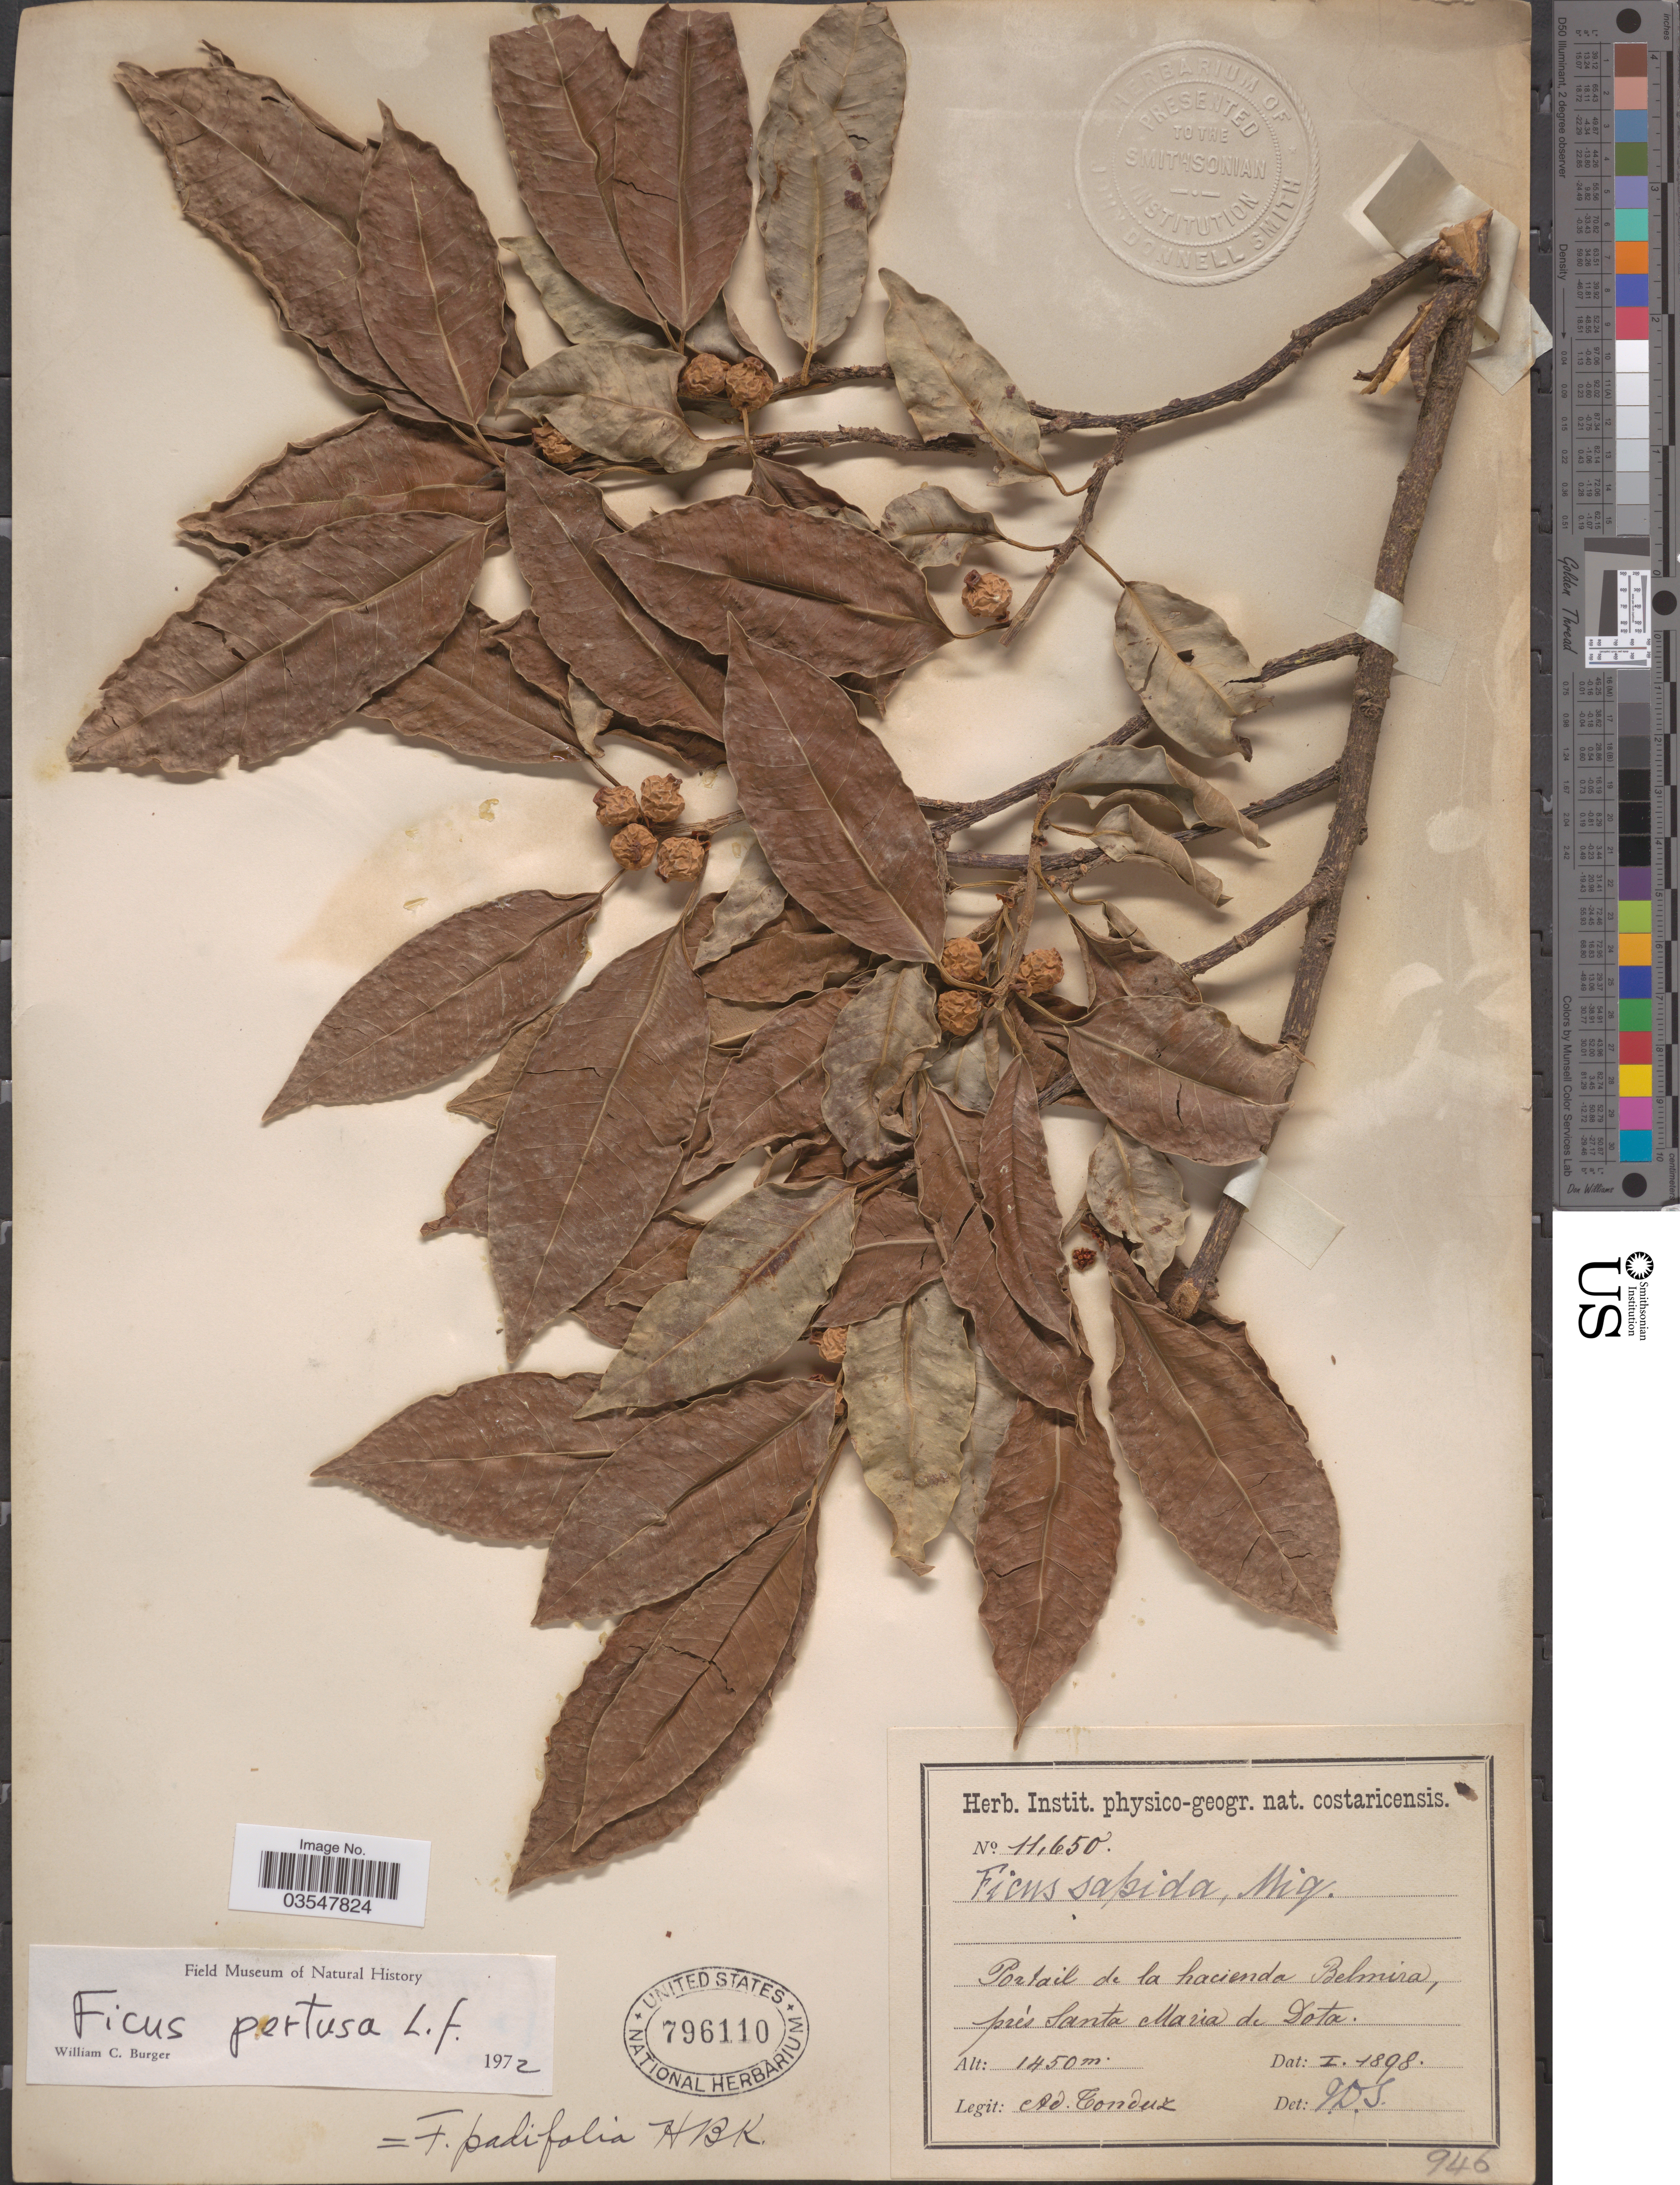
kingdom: Plantae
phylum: Tracheophyta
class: Magnoliopsida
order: Rosales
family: Moraceae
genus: Ficus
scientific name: Ficus pertusa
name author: L. f.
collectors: A. Tonduz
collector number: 11650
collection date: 1898-01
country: Costa Rica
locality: Portail de la hacienda Belmira, près Santa Maria de Dota.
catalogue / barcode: US 796110